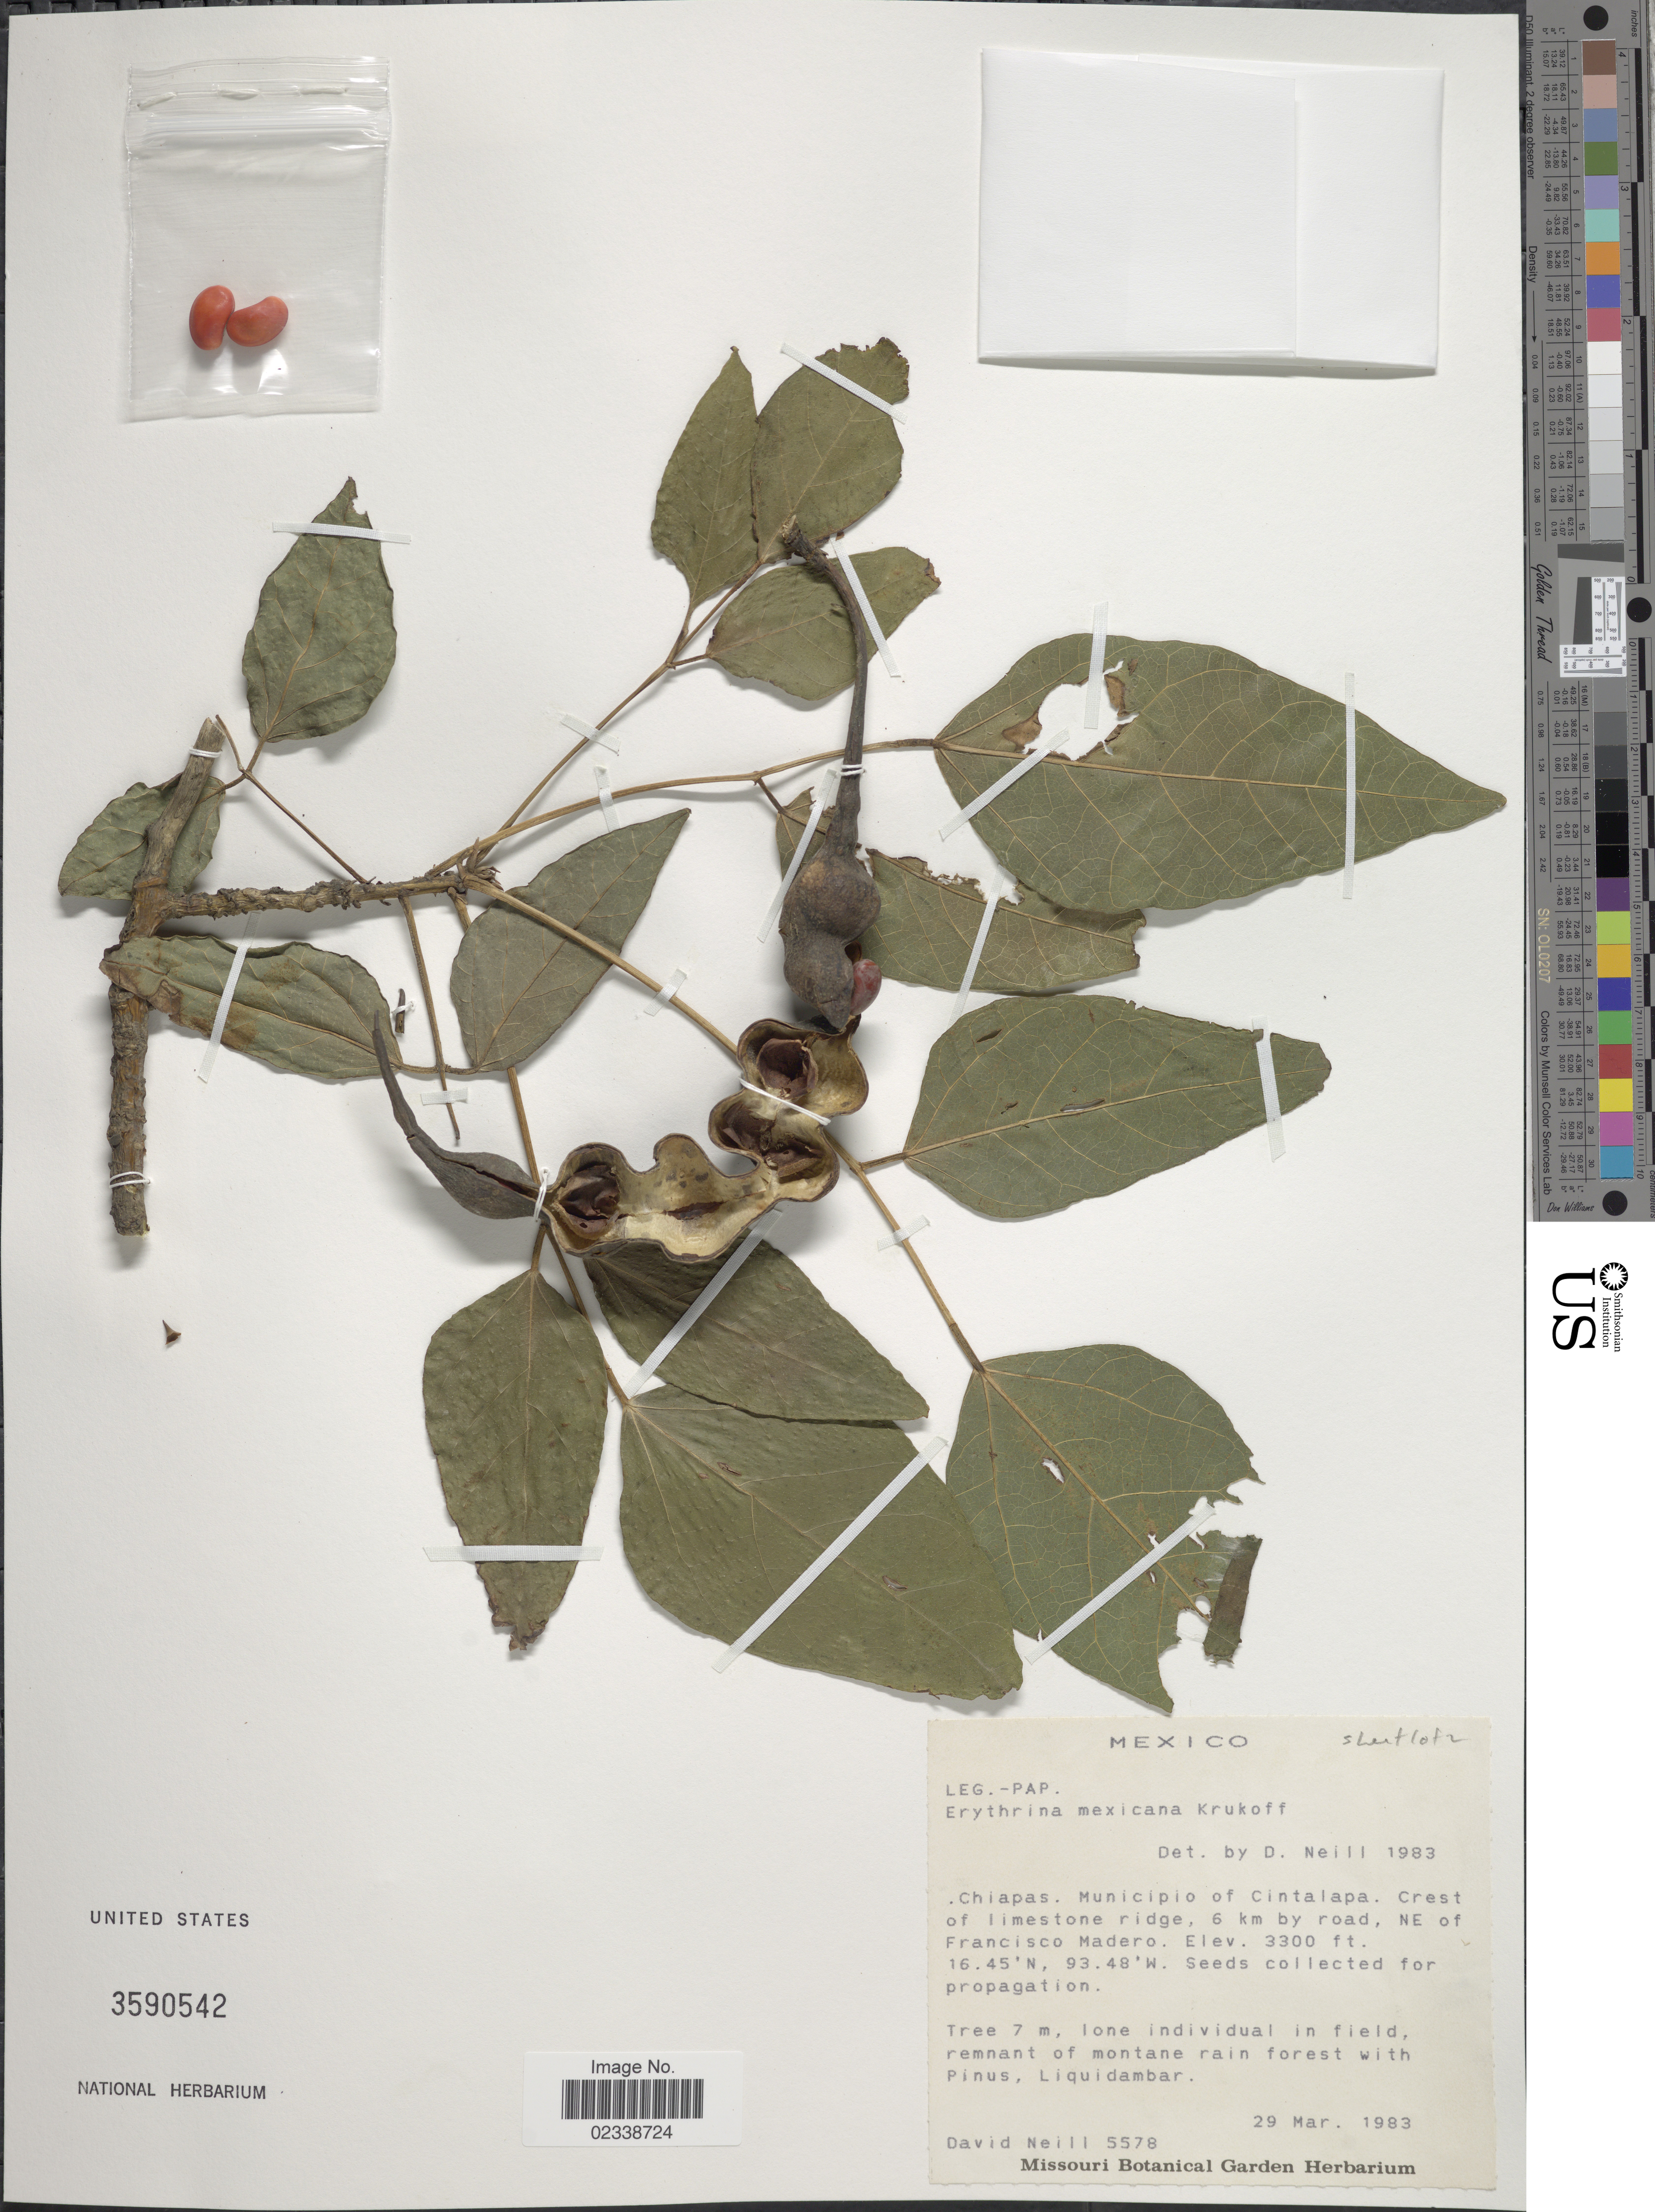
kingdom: Plantae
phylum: Tracheophyta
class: Magnoliopsida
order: Fabales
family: Fabaceae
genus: Erythrina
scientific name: Erythrina mexicana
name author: Krukoff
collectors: D. Neill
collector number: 5578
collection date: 1983-03-29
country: Mexico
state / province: Chiapas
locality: Municipio of Cintalapa, 6 km by road, NE of Francisco Madero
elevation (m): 1006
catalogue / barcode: US 3590542